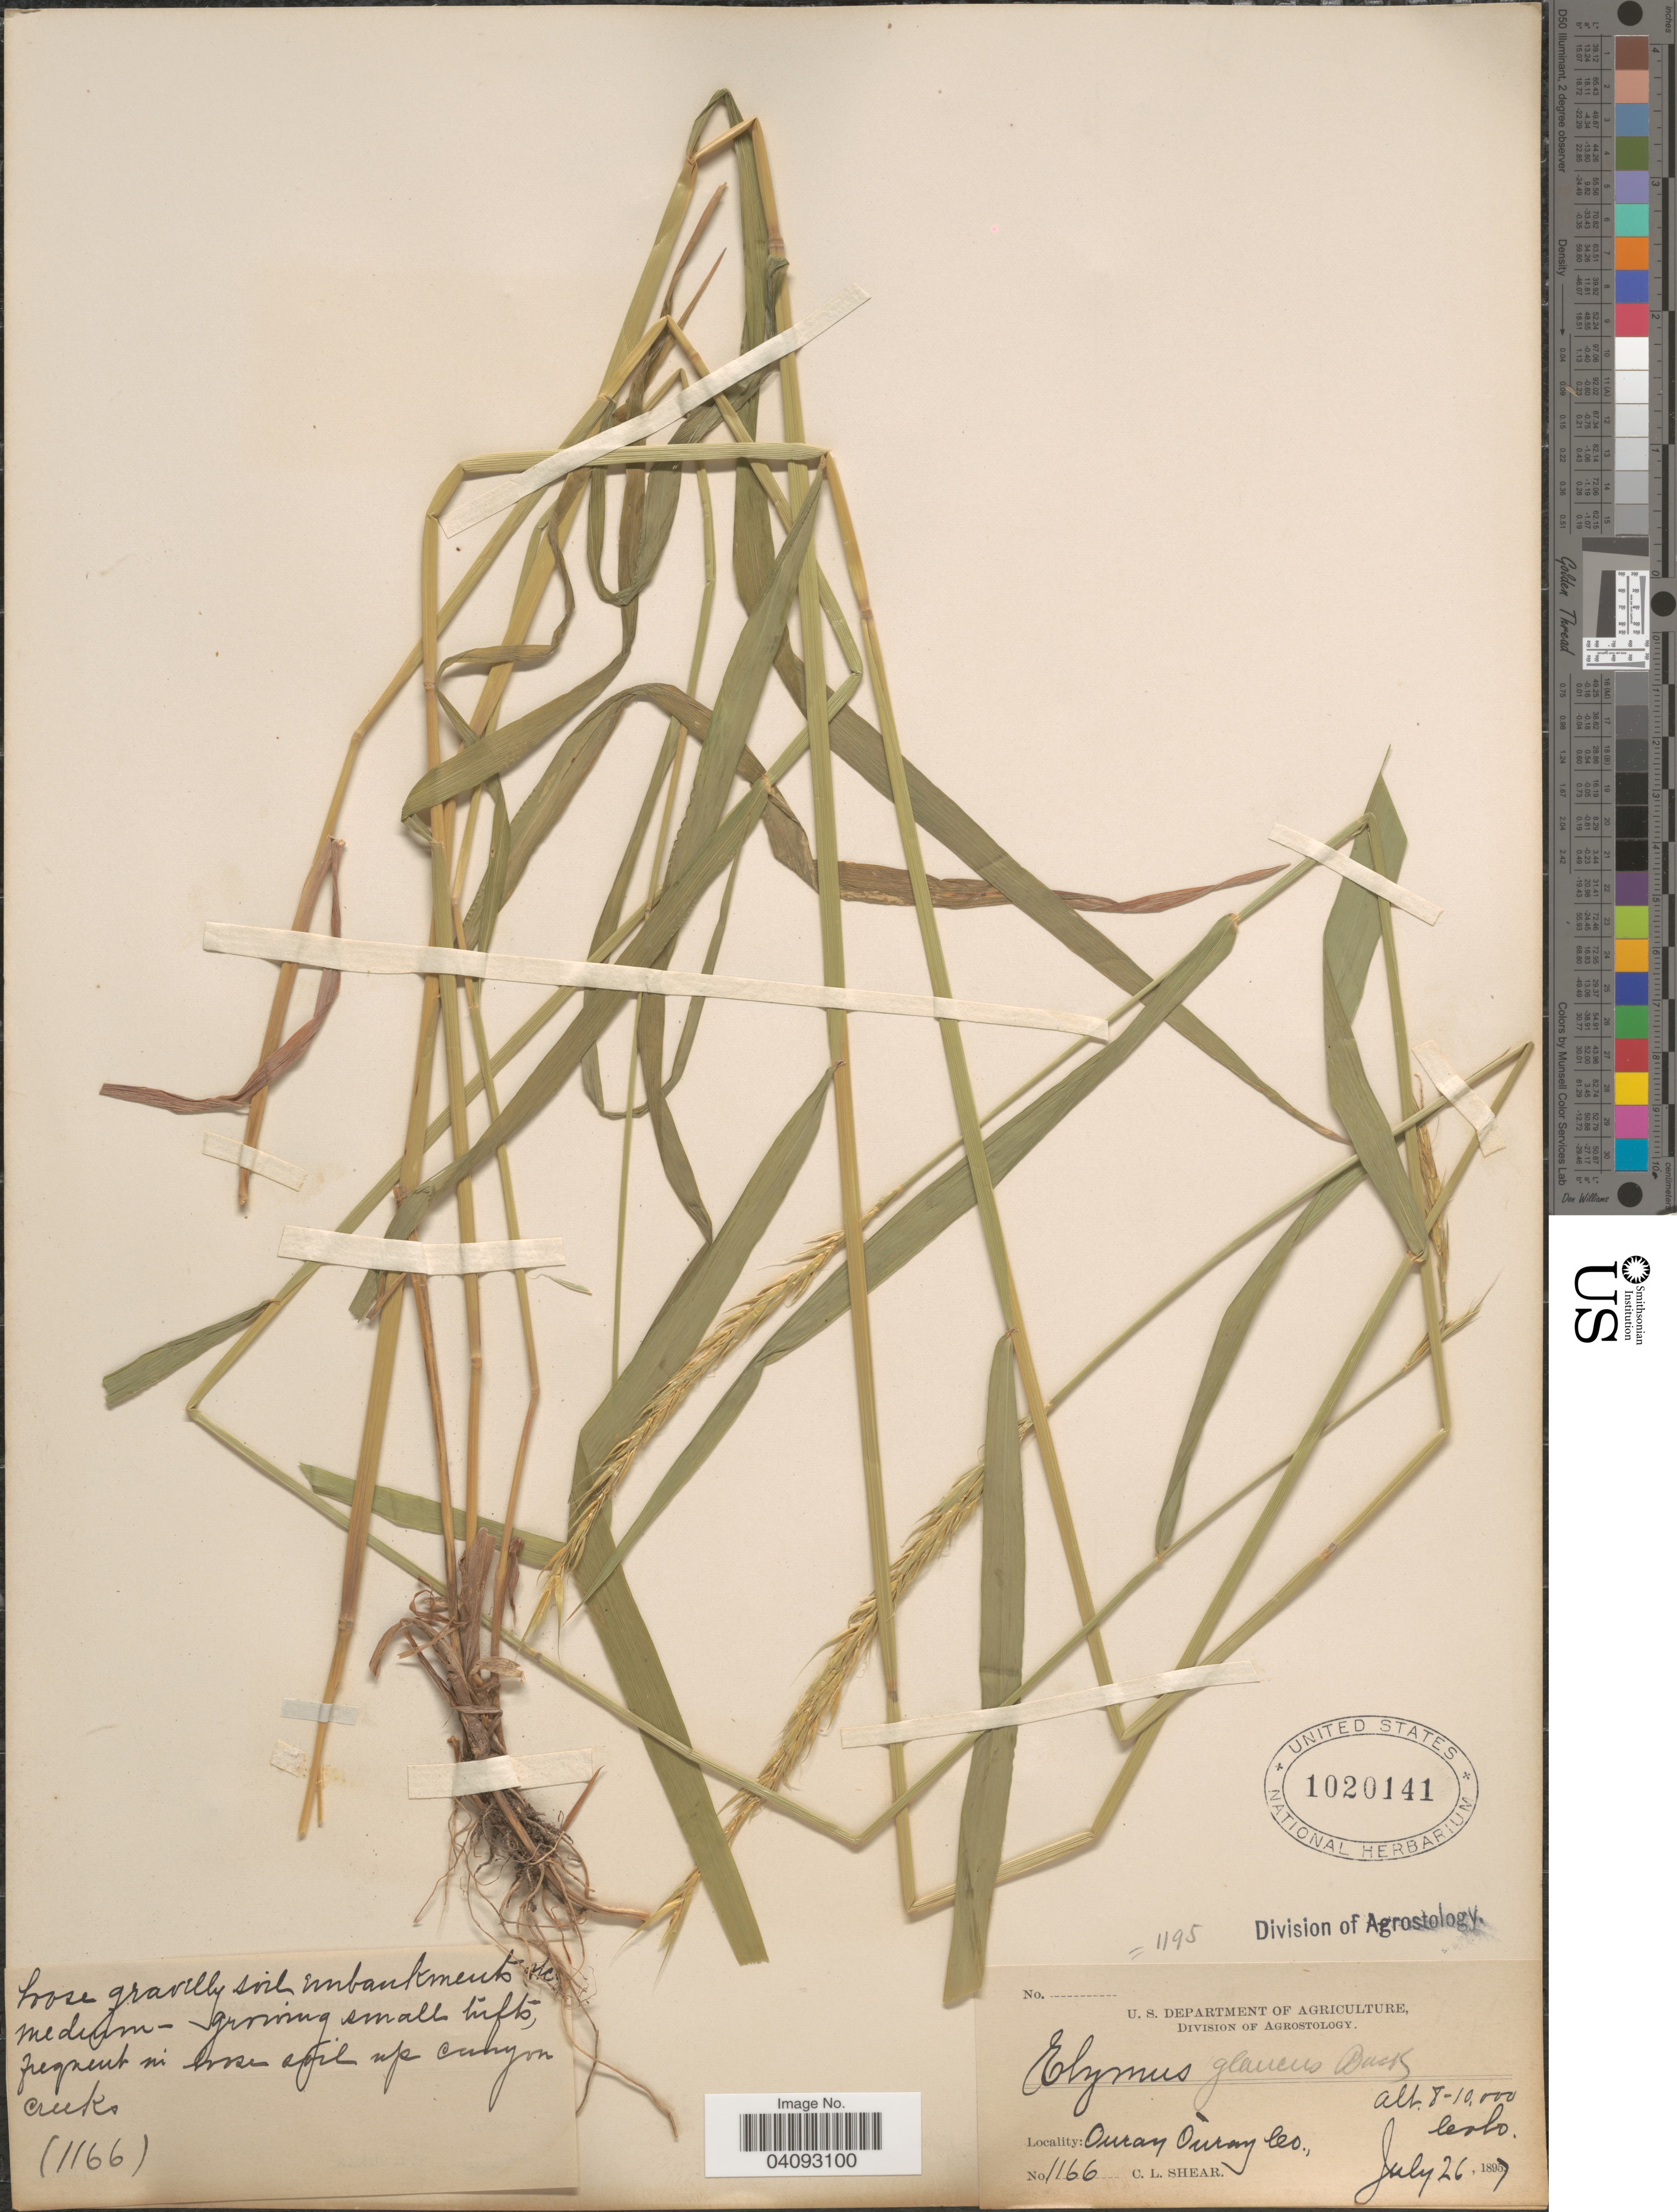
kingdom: Plantae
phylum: Tracheophyta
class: Liliopsida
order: Poales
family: Poaceae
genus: Elymus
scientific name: Elymus glaucus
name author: Buckley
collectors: C. L. Shear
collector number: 1166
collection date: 1897-07-26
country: United States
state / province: Colorado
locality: Ouray, Ouray Co.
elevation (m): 2438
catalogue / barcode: US 1020141